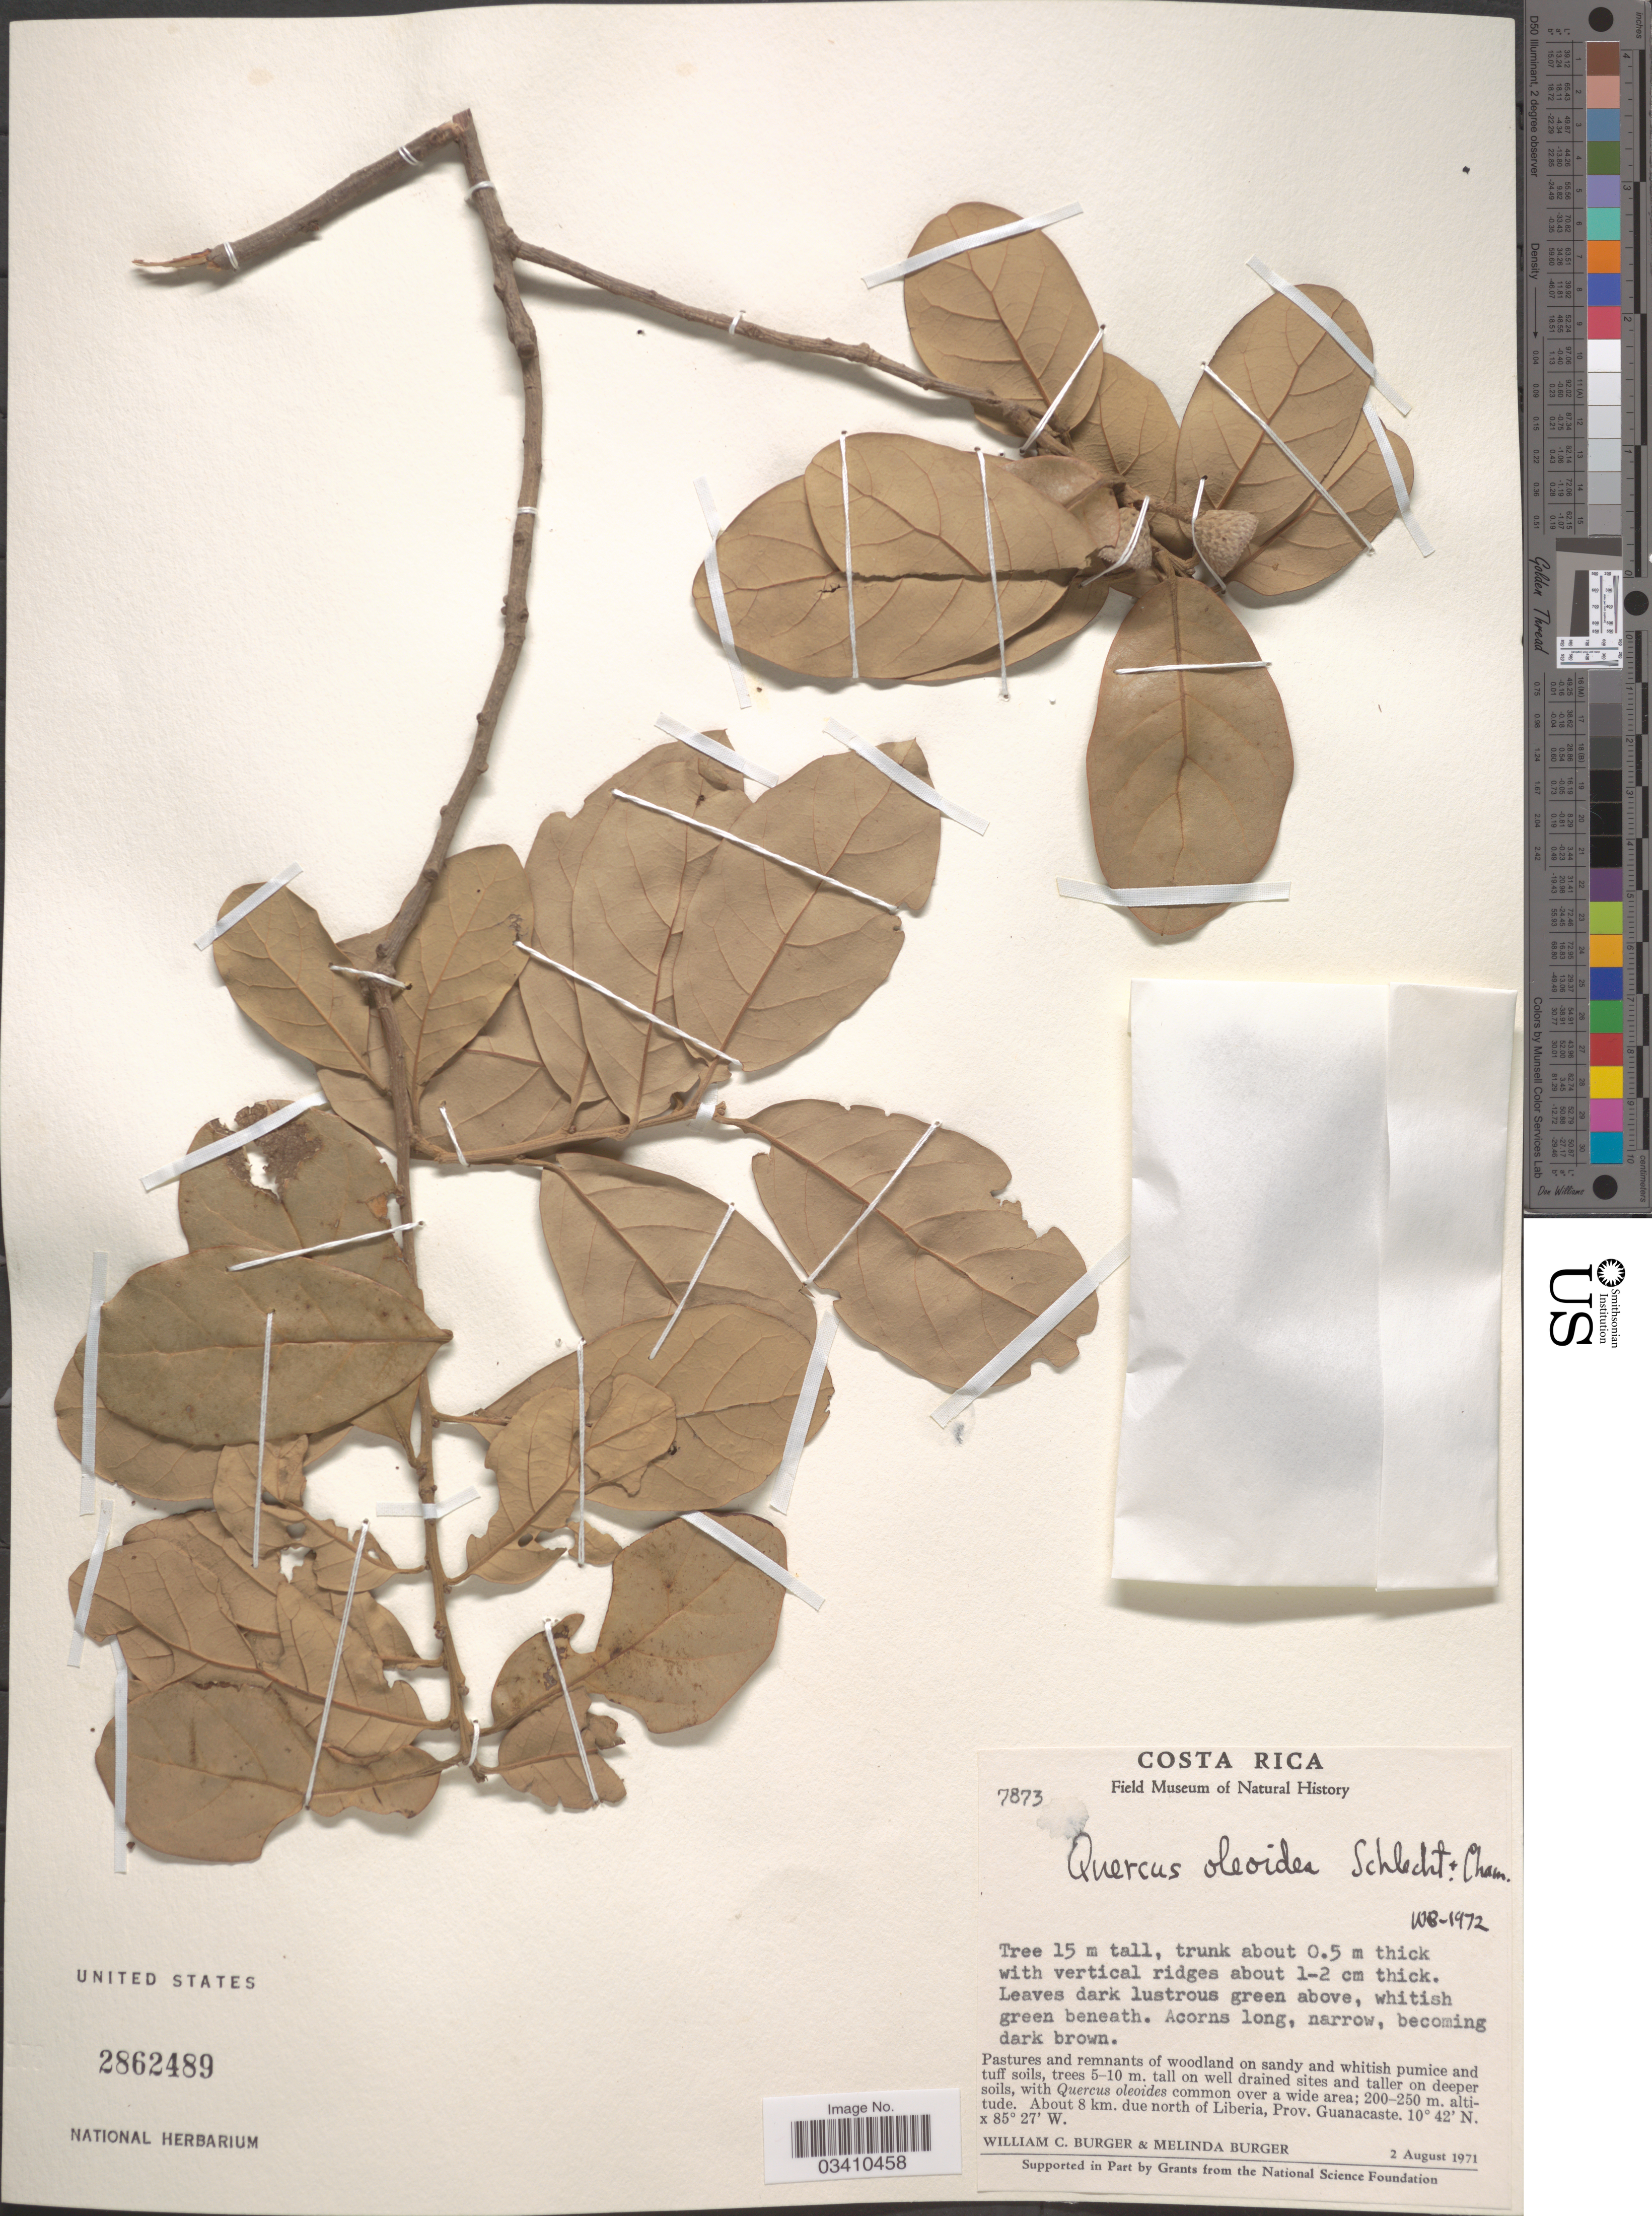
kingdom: Plantae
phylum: Tracheophyta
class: Magnoliopsida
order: Fagales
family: Fagaceae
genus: Quercus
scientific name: Quercus oleoides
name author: Schltdl. & Cham.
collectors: W. Burger & M. Burger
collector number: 7873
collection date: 1971-08-02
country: Costa Rica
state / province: Guanacaste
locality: About 8 km. due north of Liberia.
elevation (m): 200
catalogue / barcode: US 2862489